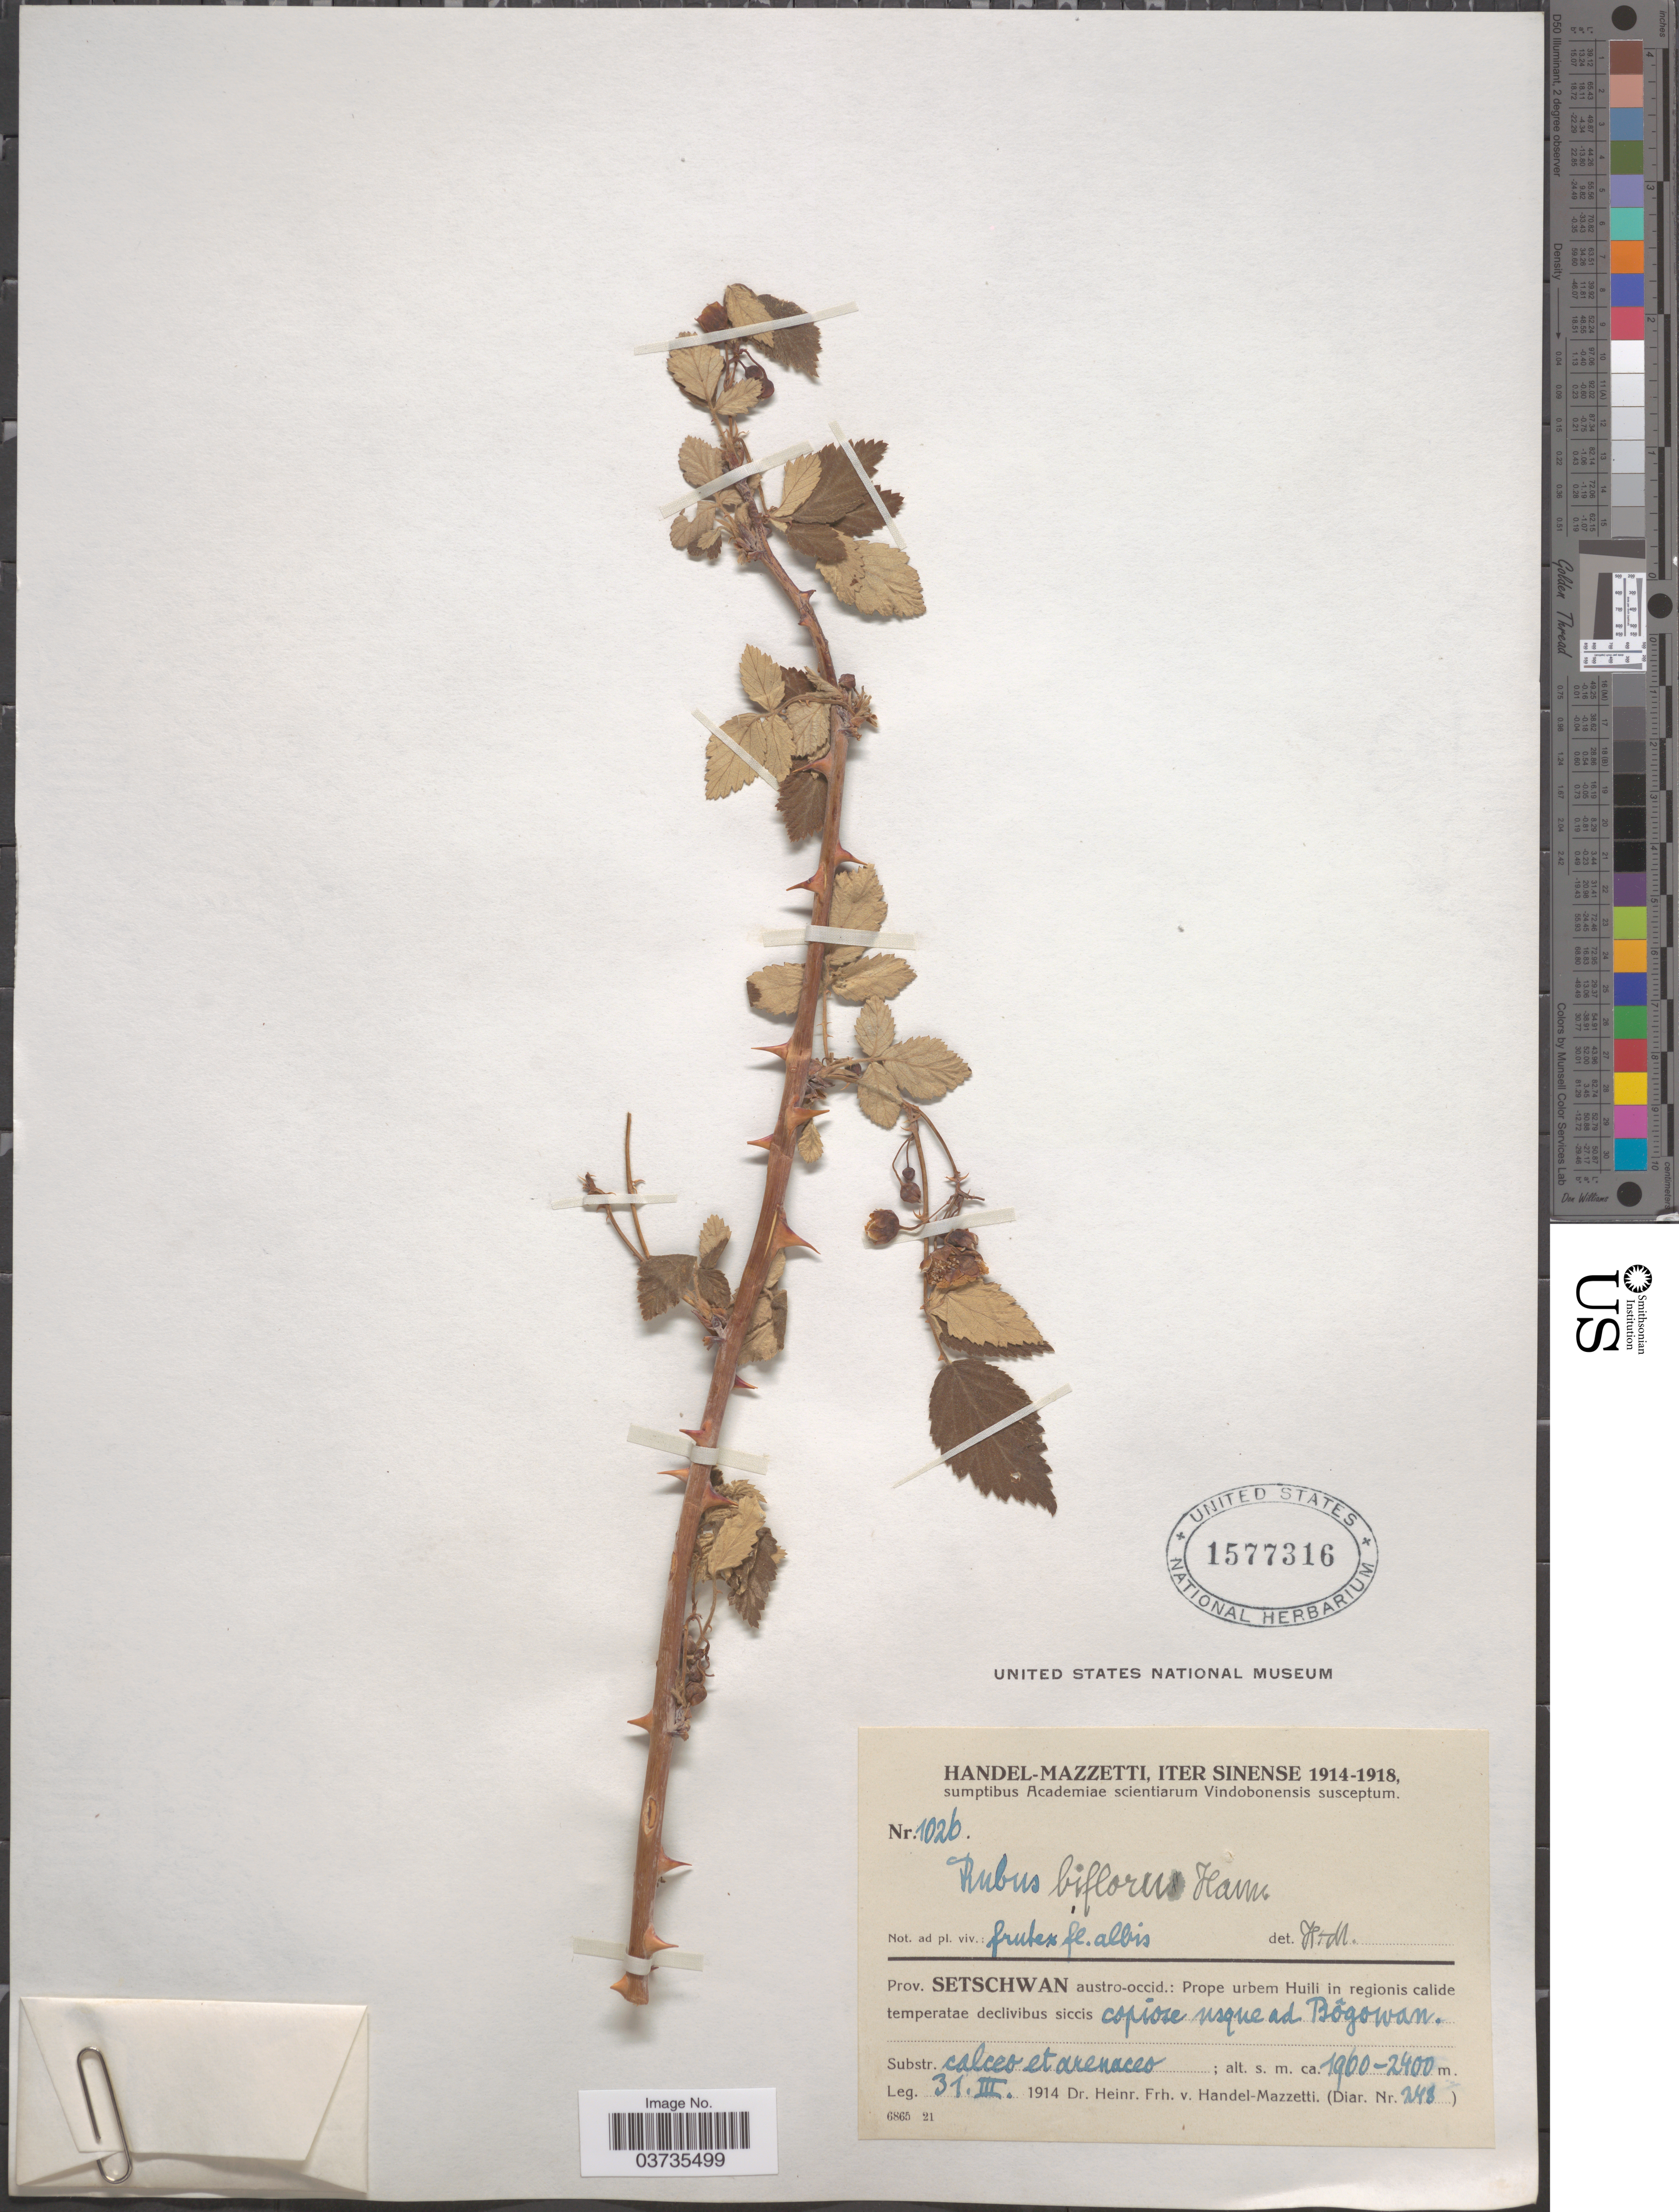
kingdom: Plantae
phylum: Tracheophyta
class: Magnoliopsida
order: Rosales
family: Rosaceae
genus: Rubus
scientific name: Rubus biflorus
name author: Buch.-Ham. ex Sm.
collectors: H. Handel-Mazzetti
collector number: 1026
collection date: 1914-03-31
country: China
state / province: Sichuan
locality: Prov. Setschwan austro-occid.: Prope urbem Huili in regionis calide temperatæ declivibus siccis copiose usque ad Bôgowan.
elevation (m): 1960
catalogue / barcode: US 1577316